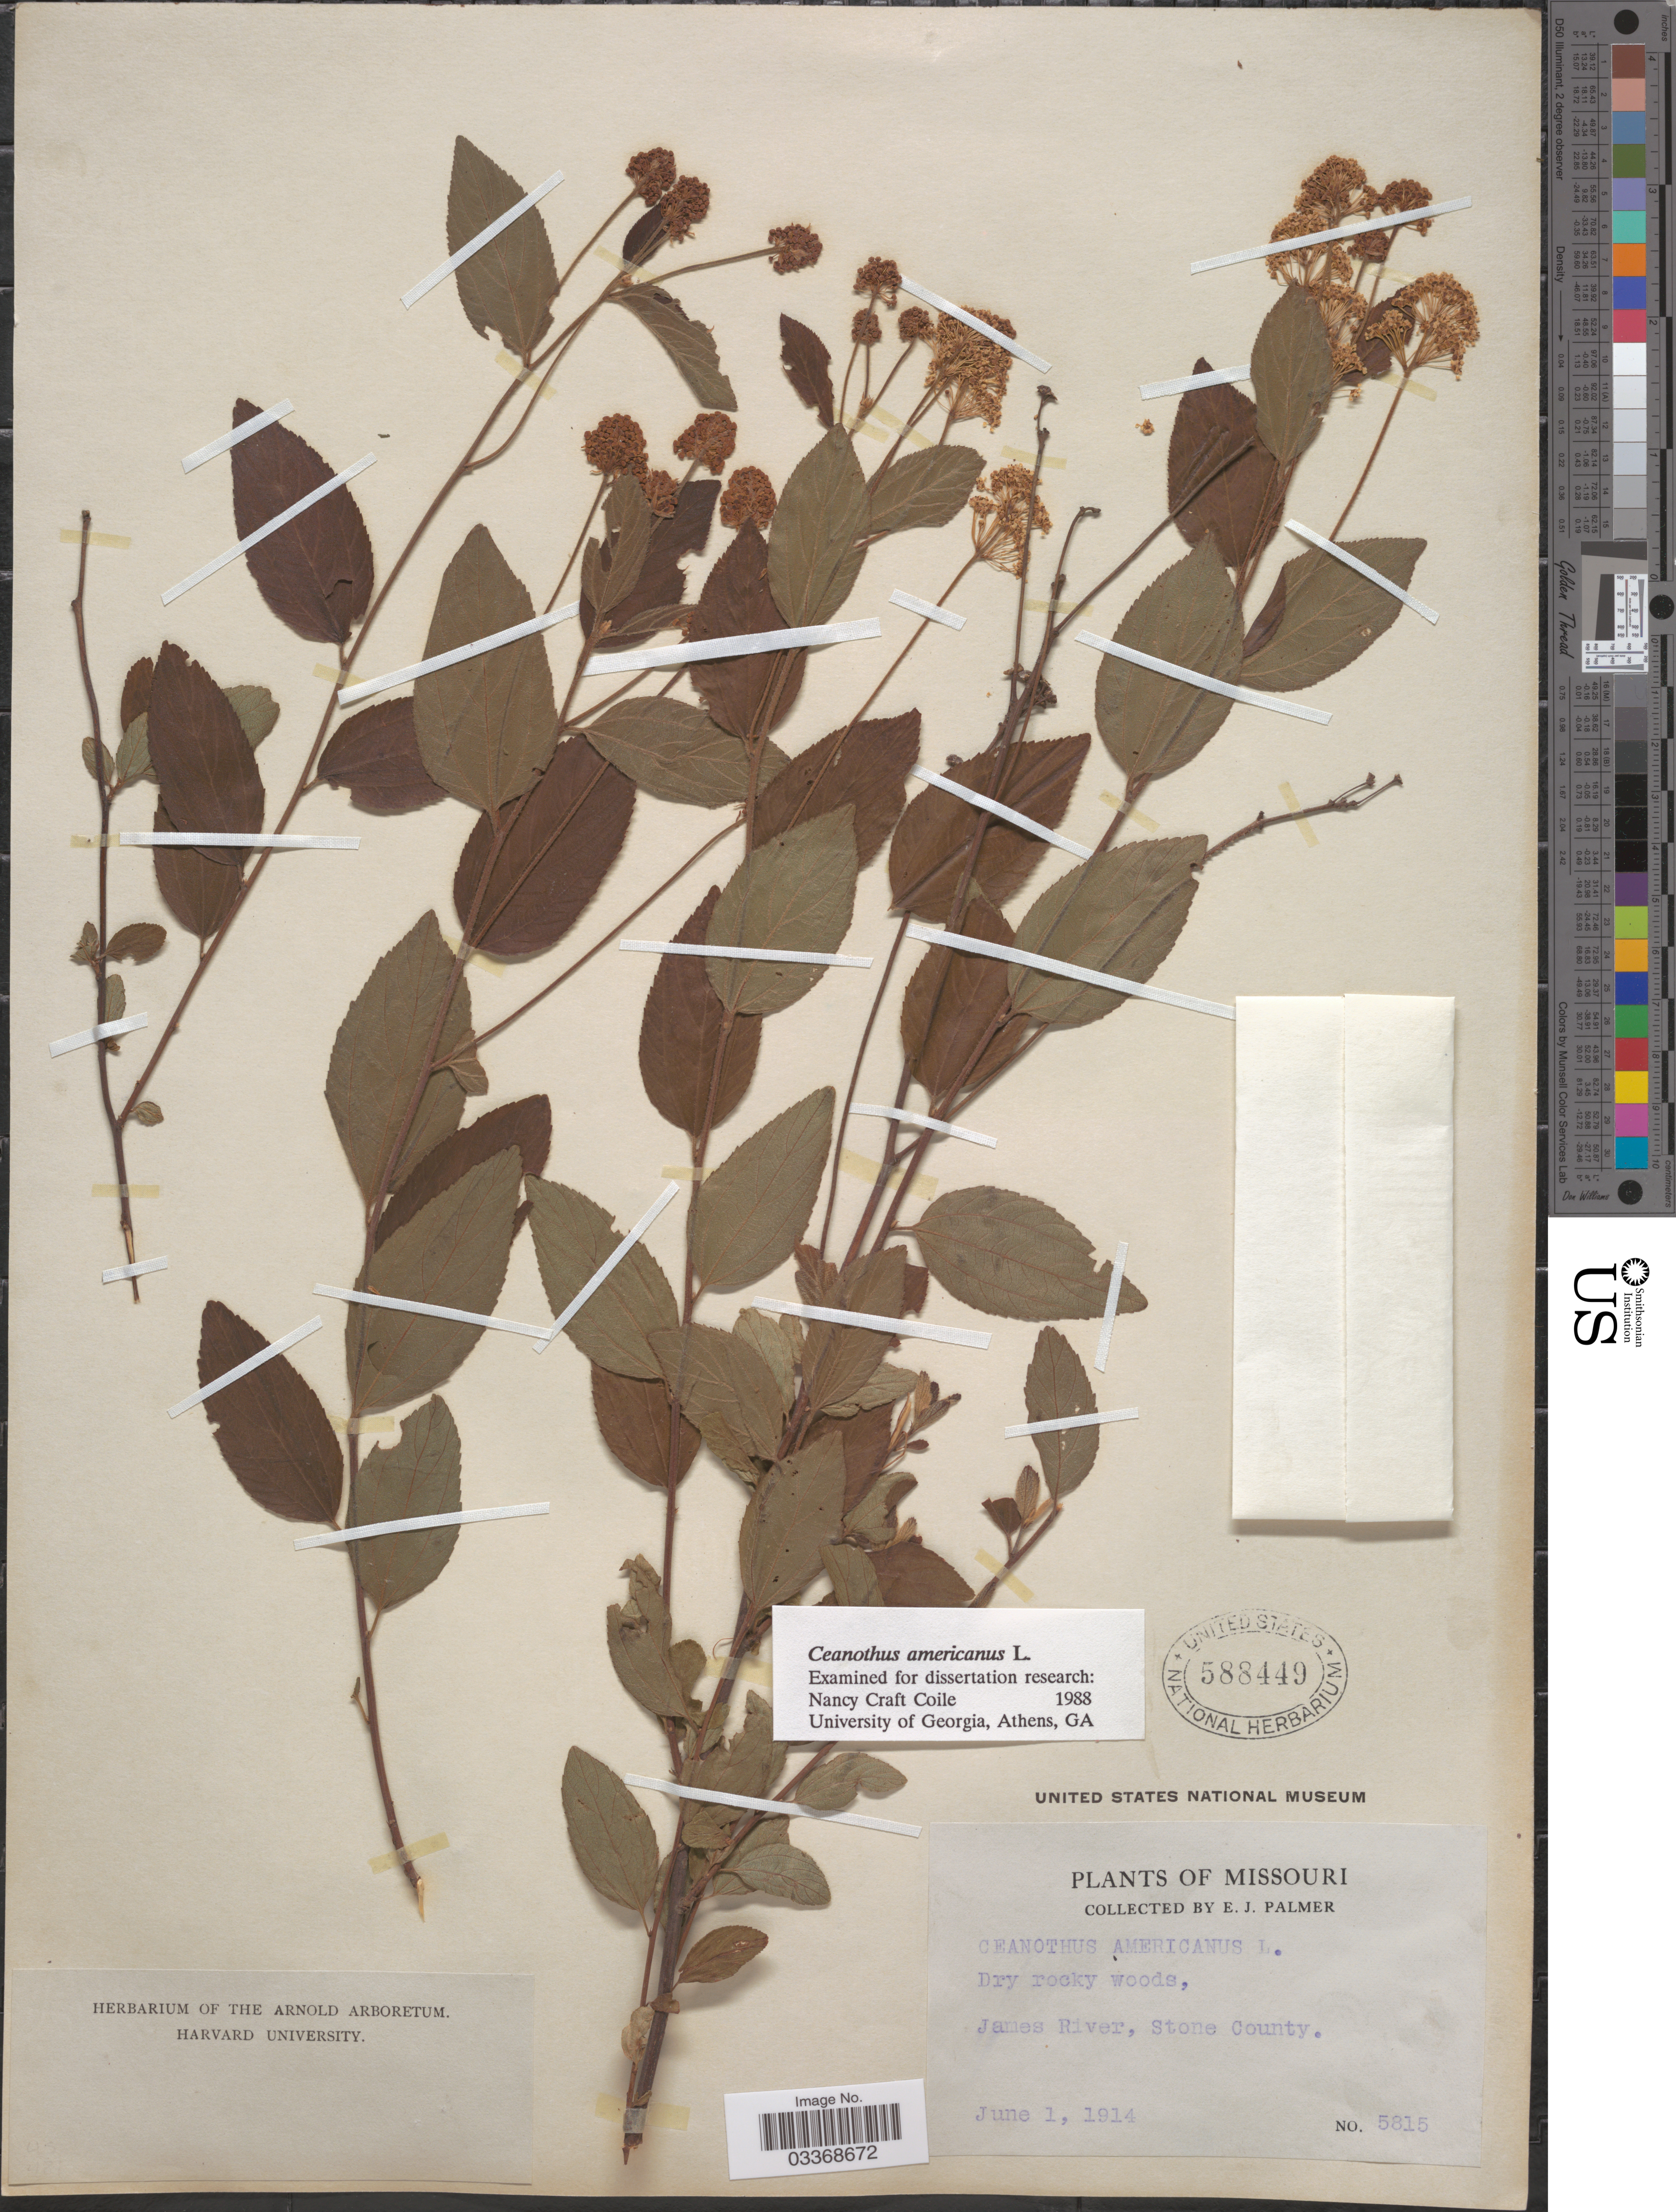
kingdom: Plantae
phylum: Tracheophyta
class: Magnoliopsida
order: Rosales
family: Rhamnaceae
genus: Ceanothus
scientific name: Ceanothus americanus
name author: L.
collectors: E. J. Palmer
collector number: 5815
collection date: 1914-06-01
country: United States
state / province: Missouri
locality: James River, Stone County.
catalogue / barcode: US 588449